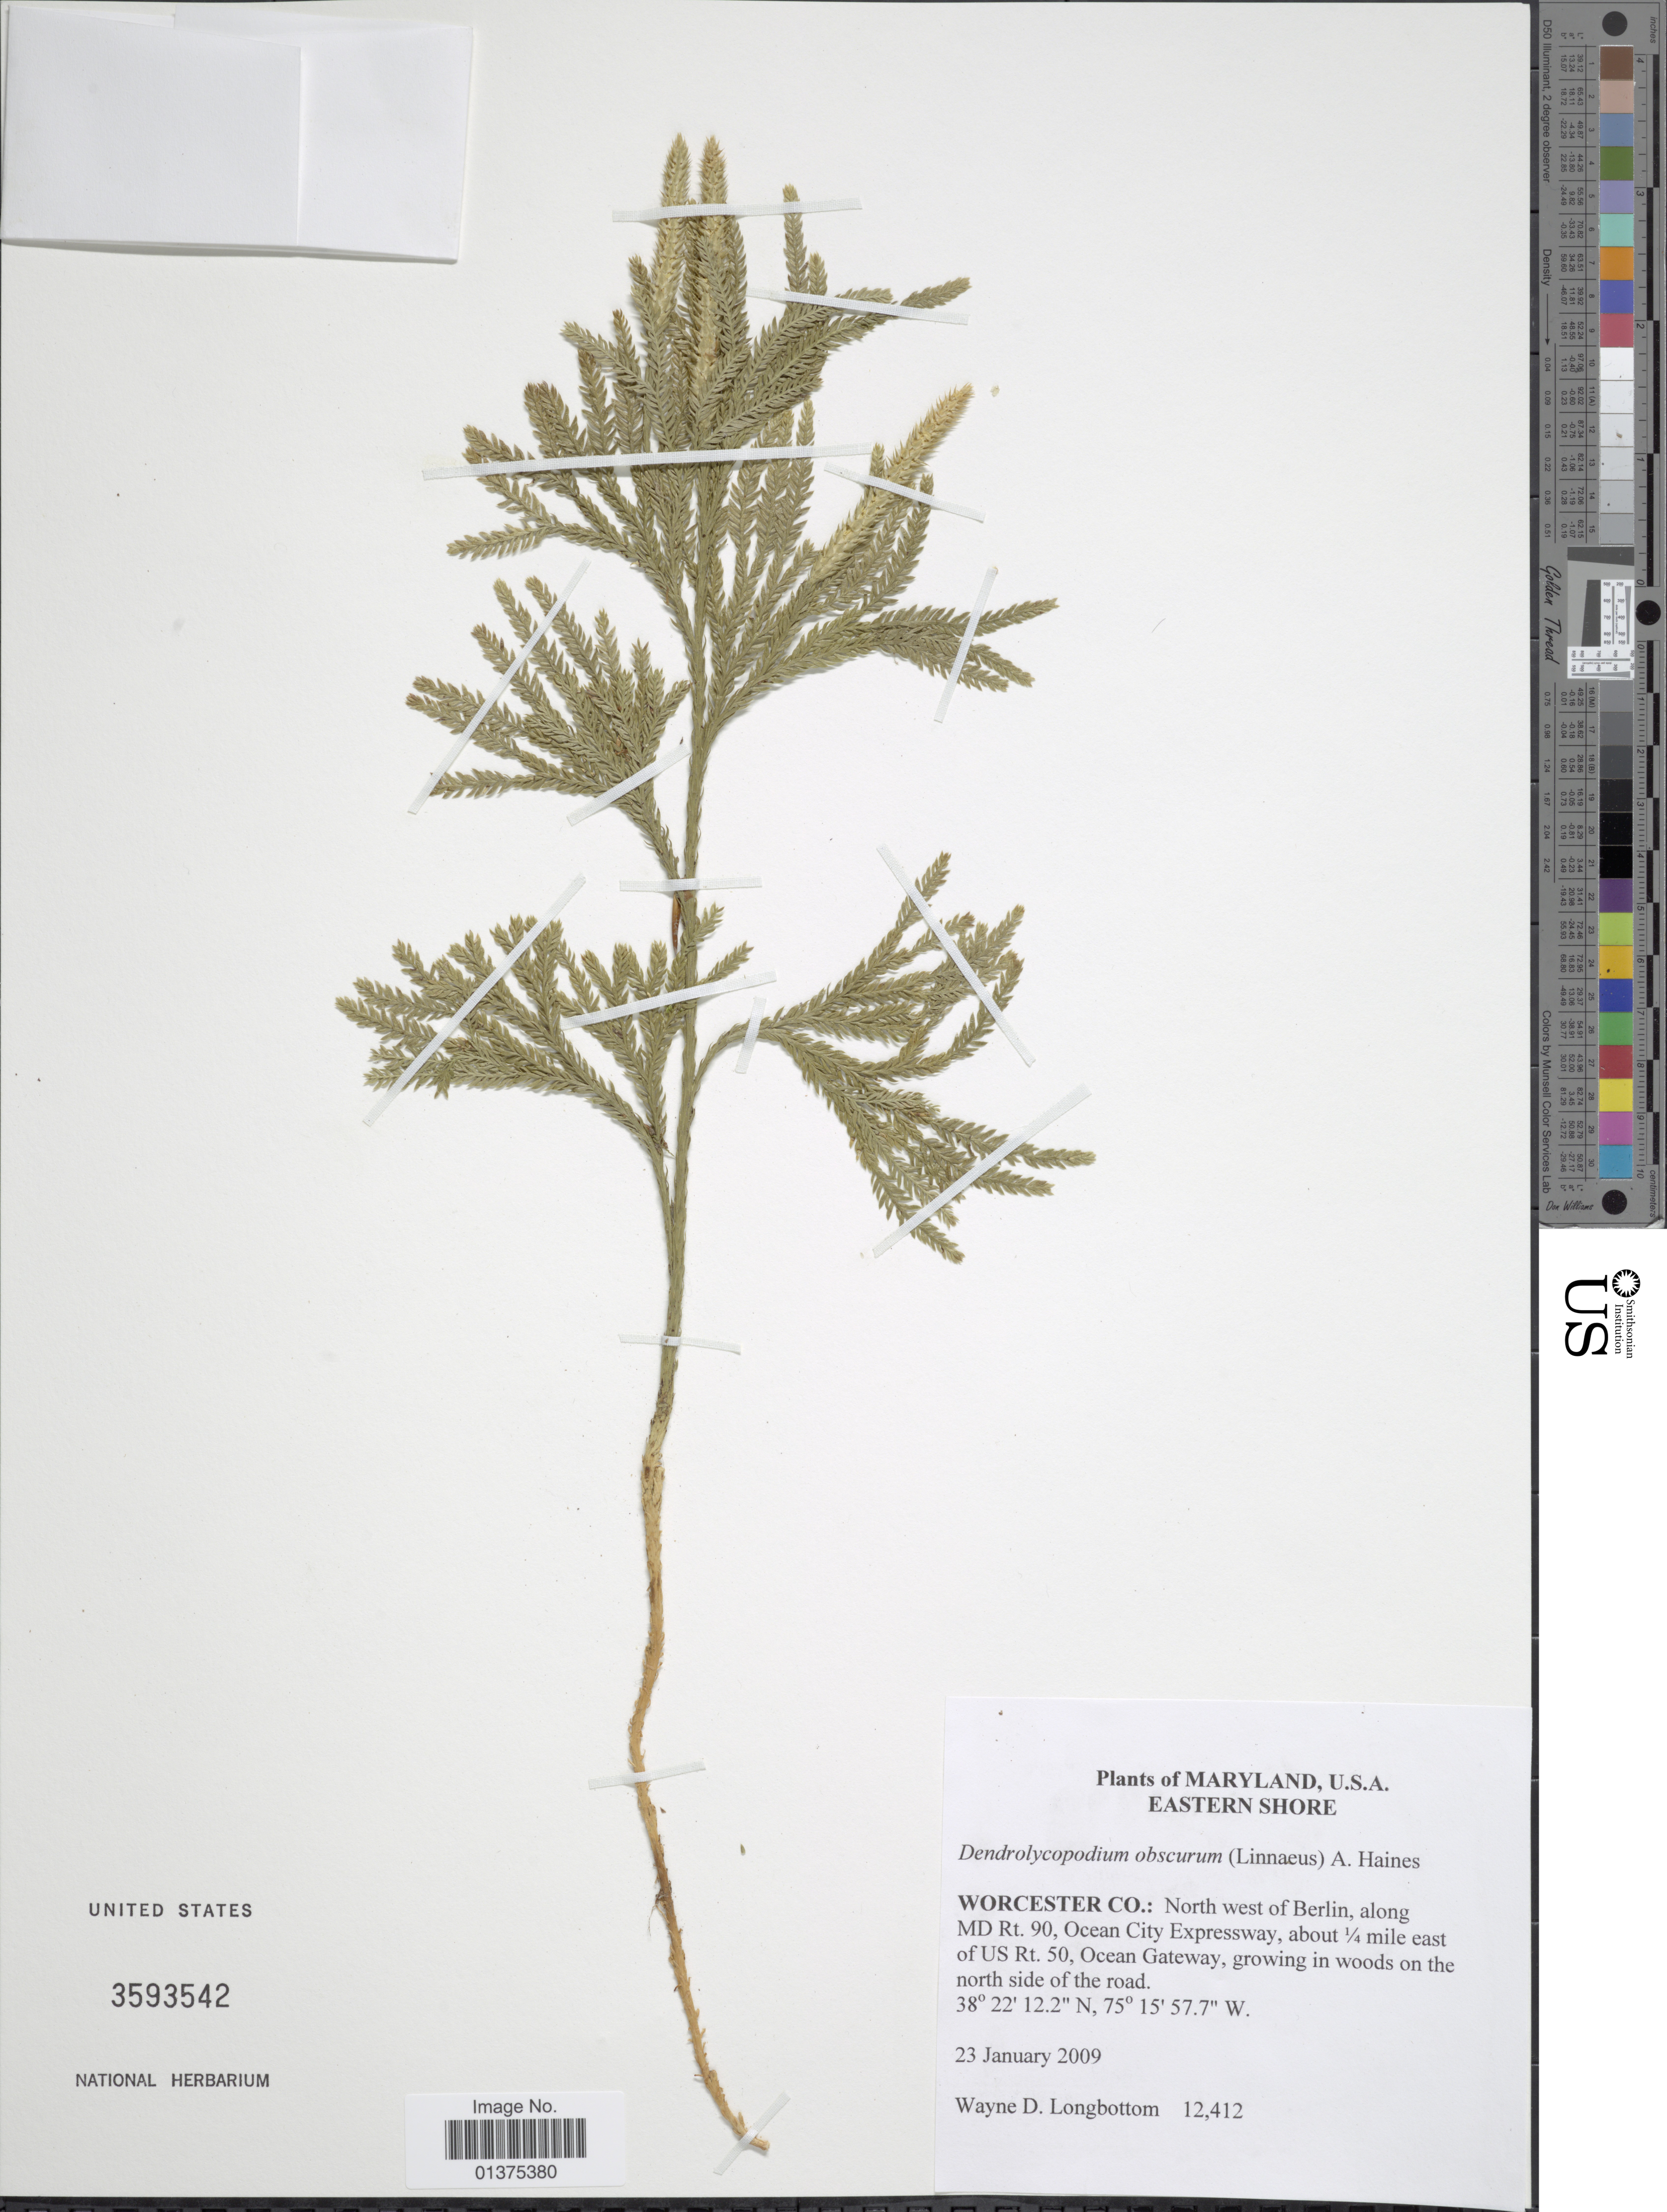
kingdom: Plantae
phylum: Tracheophyta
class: Lycopodiopsida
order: Lycopodiales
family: Lycopodiaceae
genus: Dendrolycopodium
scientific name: Dendrolycopodium hickeyi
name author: (W.H. Wagner et al.) A. Haines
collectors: W. D. Longbottom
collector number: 12412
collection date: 2009-01-23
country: United States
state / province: Maryland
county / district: Worcester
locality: Eastern Shore, Worcester Co.: North west of Berlin, along MD Rt. 90, Ocean City Expressway, about ¼mile east of US Rt. 50, ocean Gateway, growing in woods on the north side of the road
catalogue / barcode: US 3593542